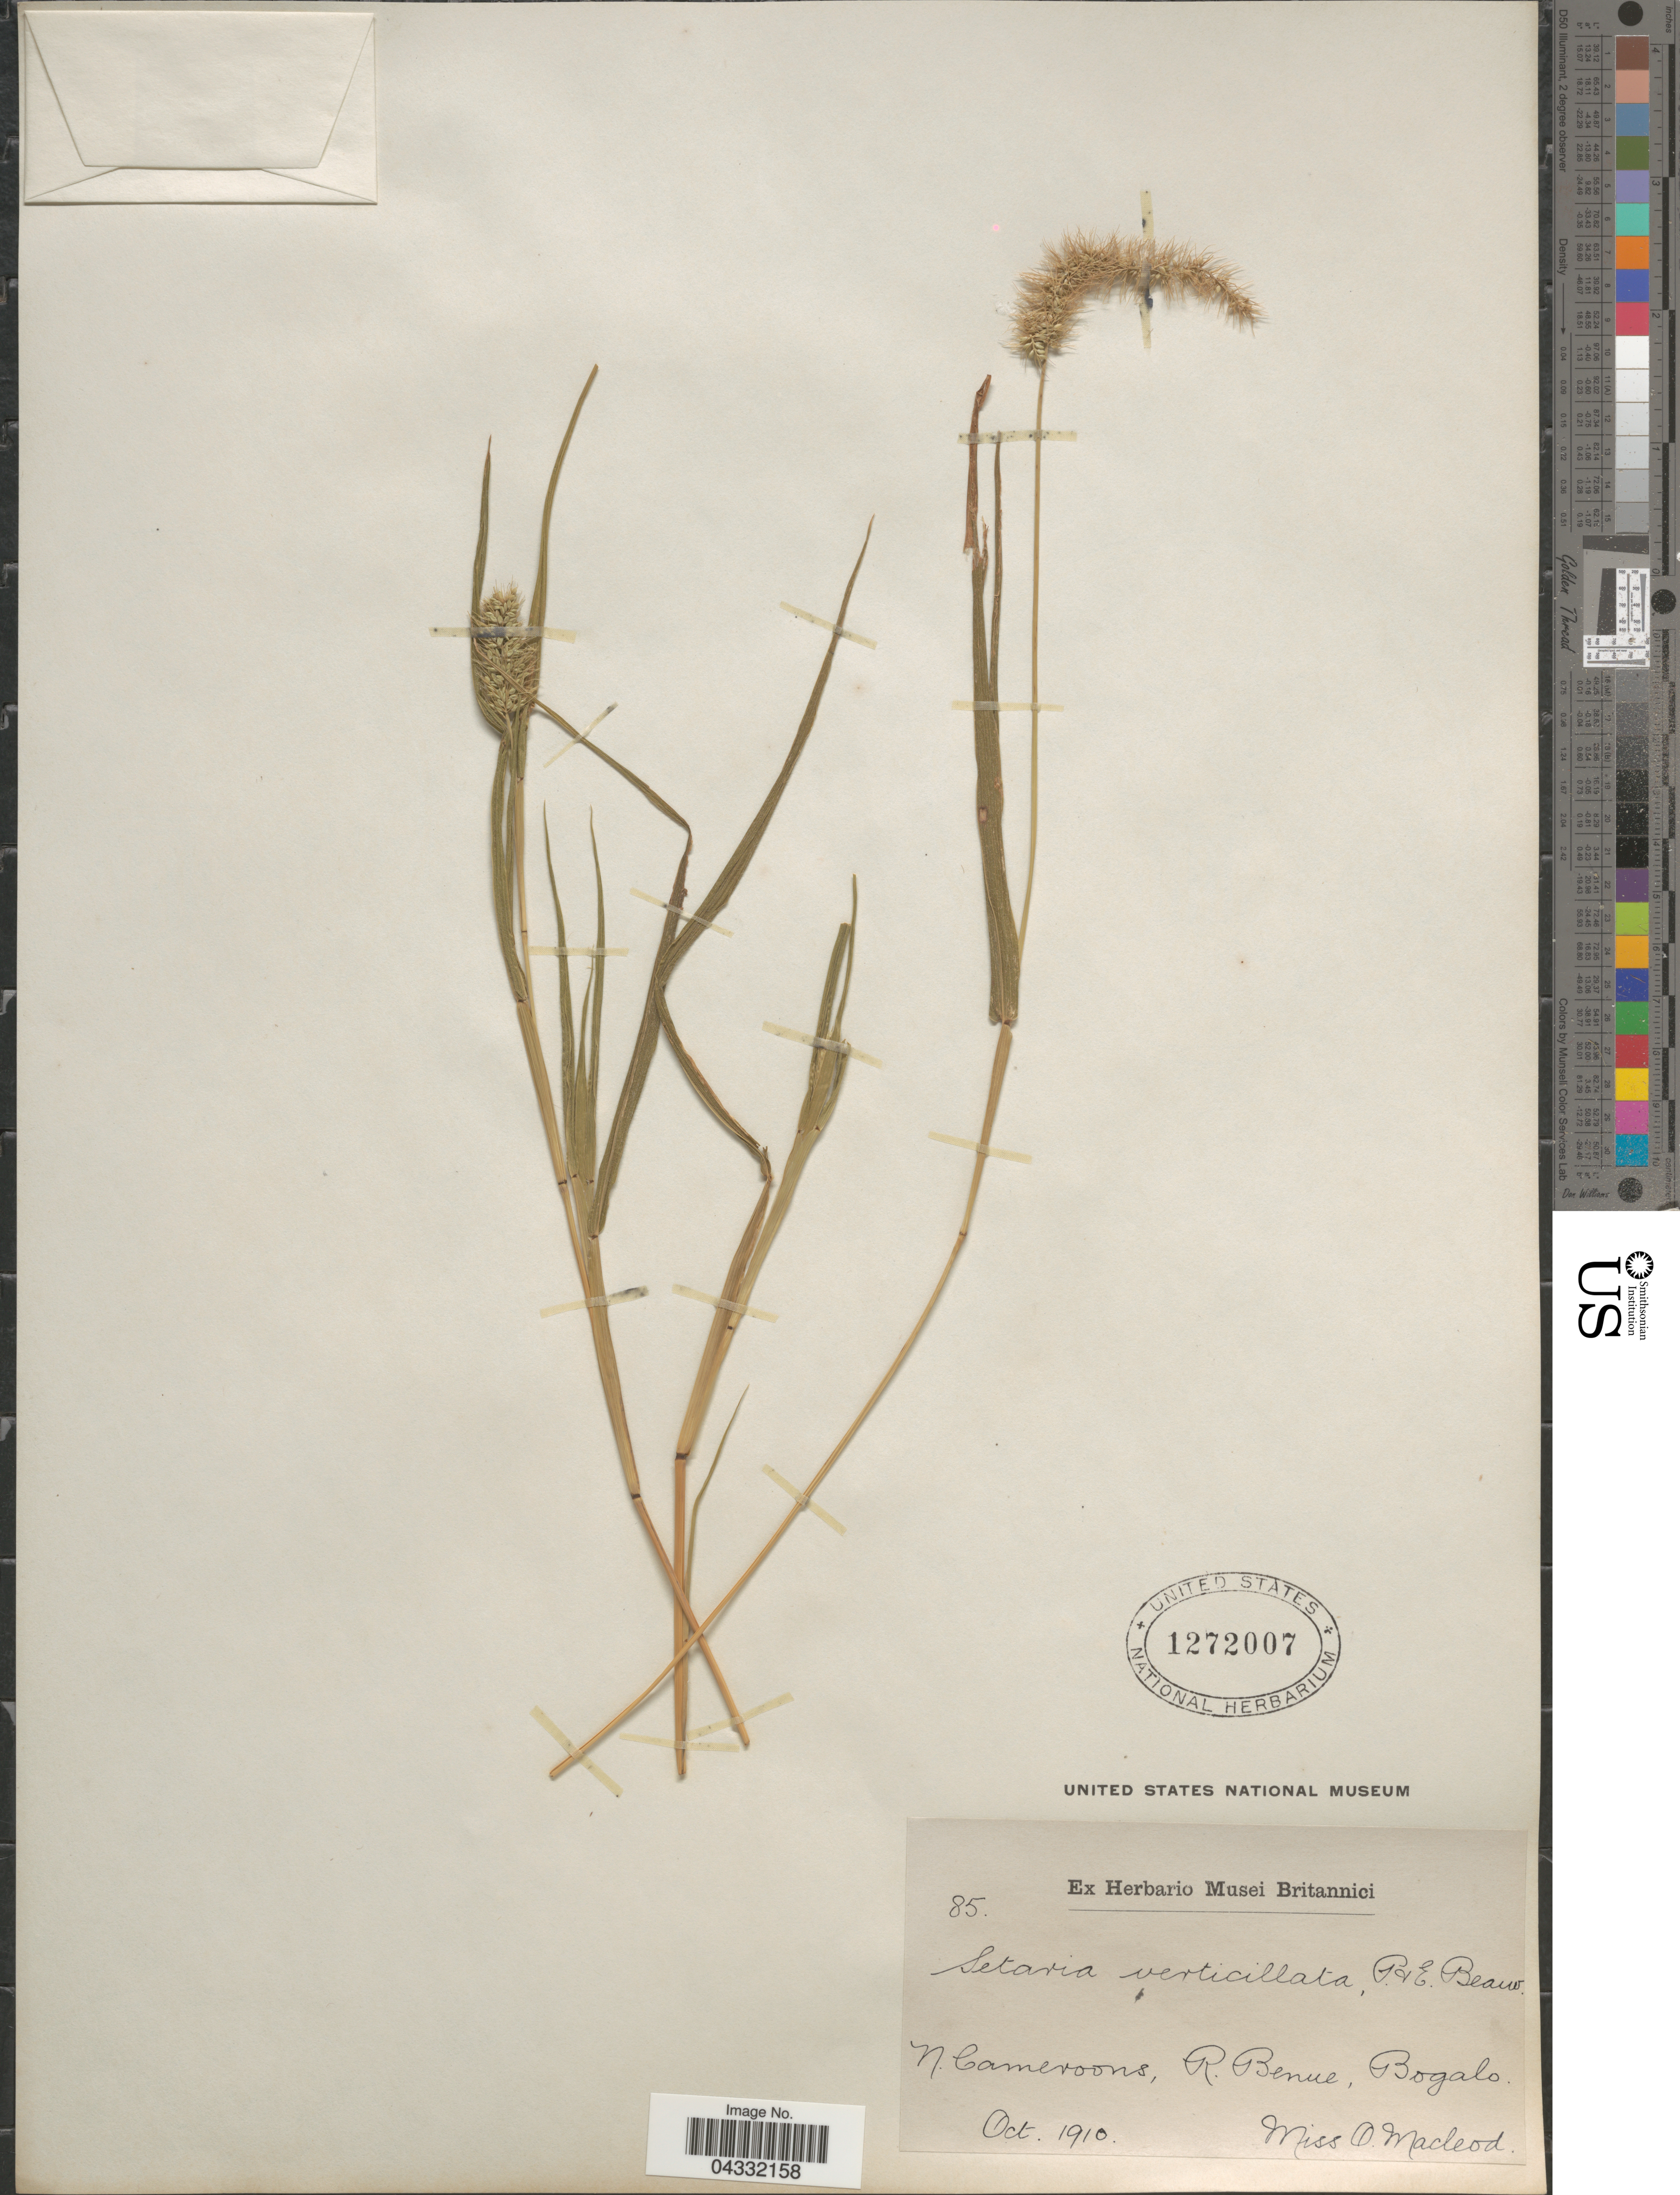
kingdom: Plantae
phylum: Tracheophyta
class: Liliopsida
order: Poales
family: Poaceae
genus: Setaria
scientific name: Setaria verticillata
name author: (L.) P. Beauv.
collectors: O. Macleod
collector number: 85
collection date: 1910-10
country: Nigeria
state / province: Benue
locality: N. Cameroons, R. Benue, Bogalo.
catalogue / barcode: US 1272007